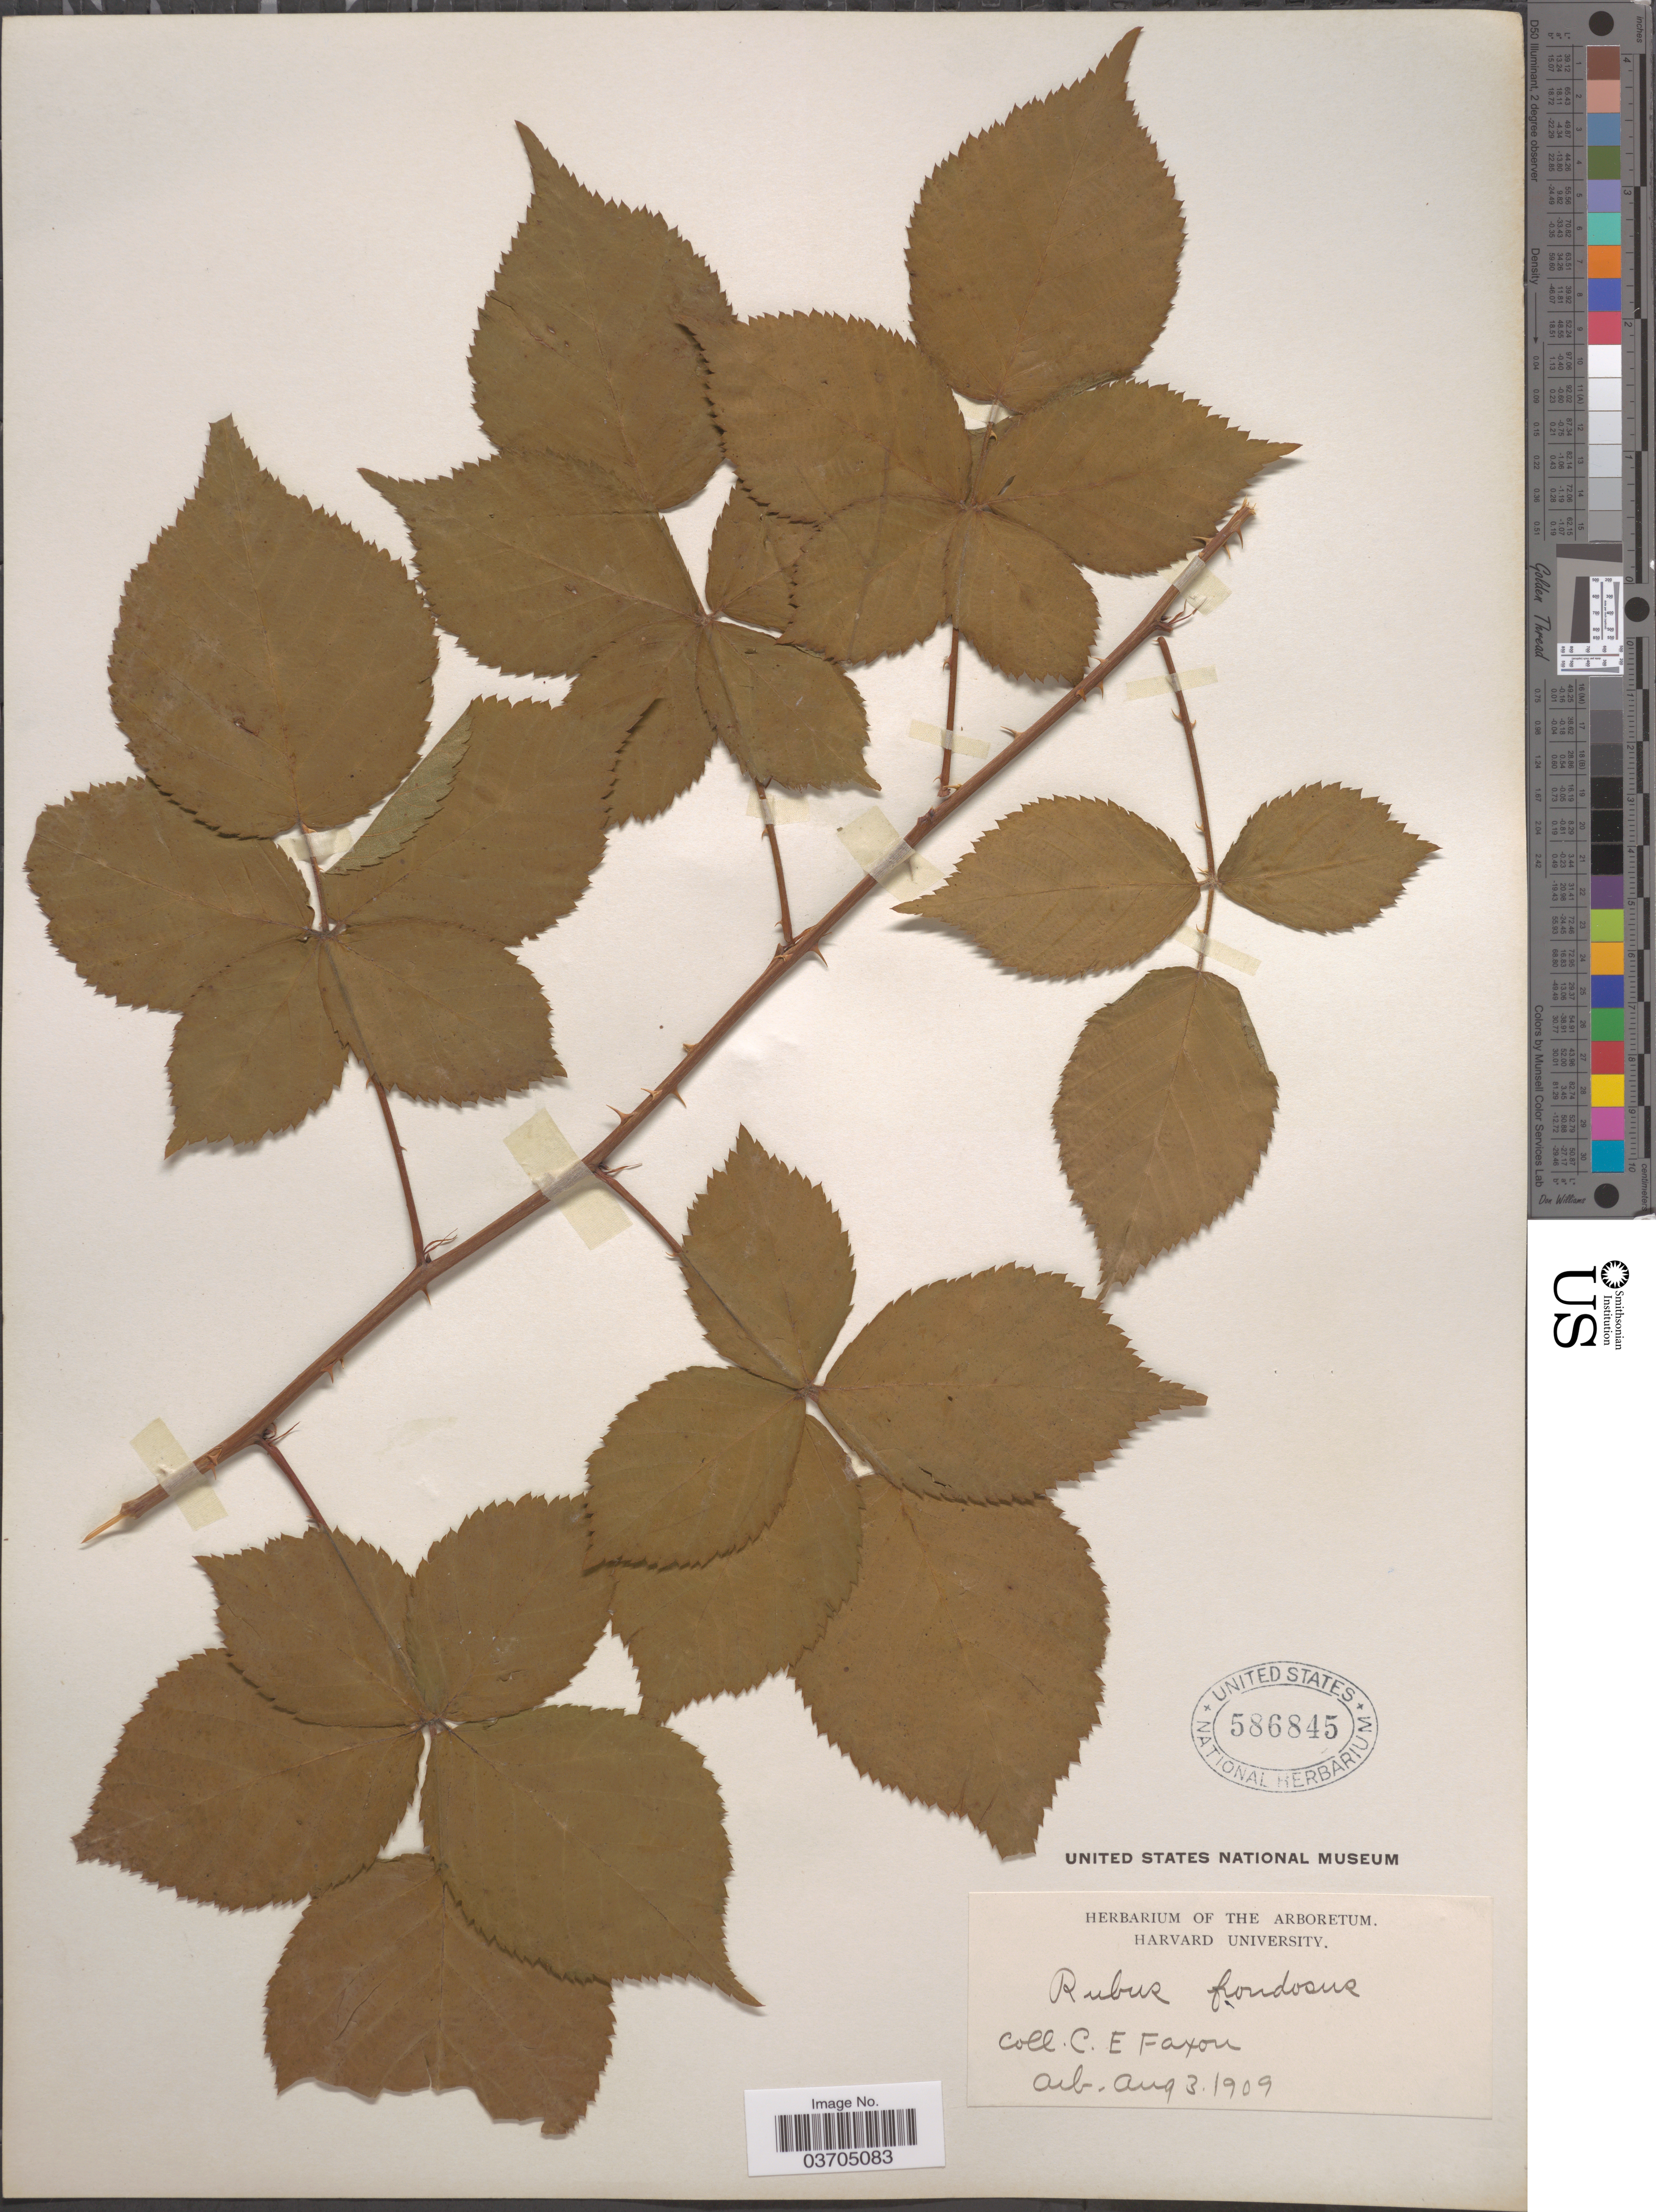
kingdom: Plantae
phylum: Tracheophyta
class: Magnoliopsida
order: Rosales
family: Rosaceae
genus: Rubus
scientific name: Rubus frondosus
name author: Bigelow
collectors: C. Faxon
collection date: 1909-08-03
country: United States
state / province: Massachusetts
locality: Arb.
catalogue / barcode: US 586845